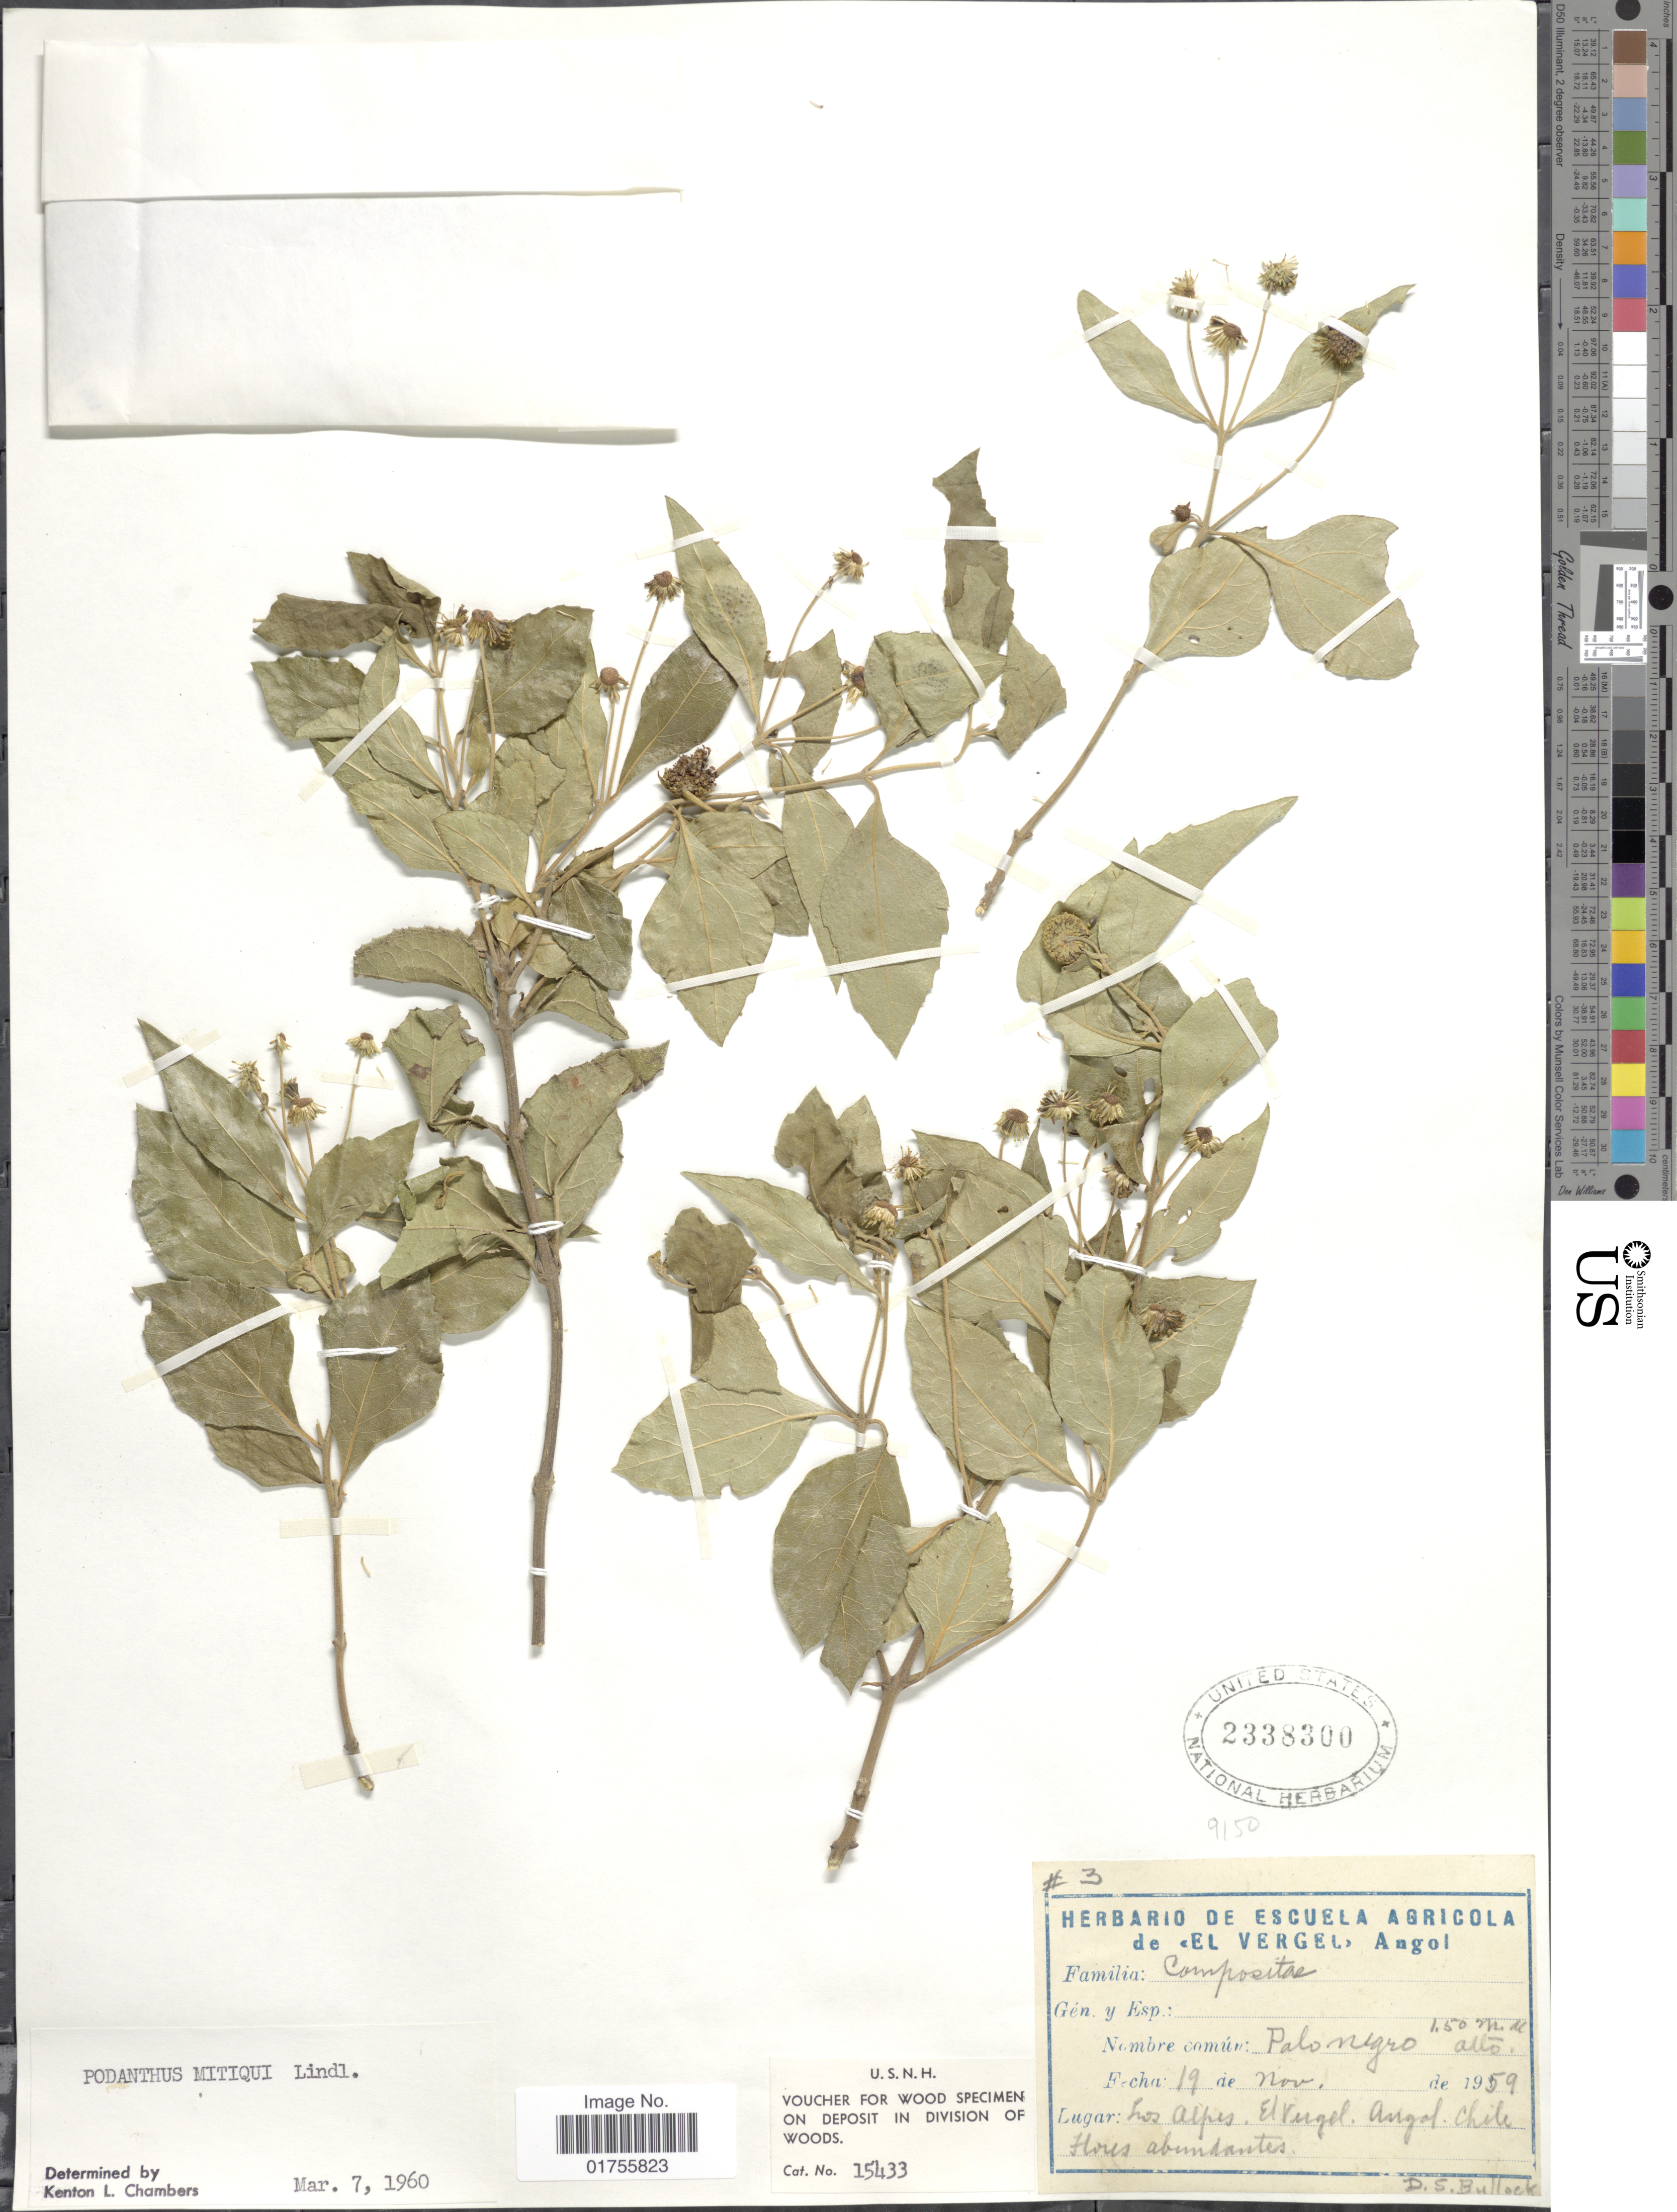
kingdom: Plantae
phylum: Tracheophyta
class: Magnoliopsida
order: Asterales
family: Asteraceae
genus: Podanthus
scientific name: Podanthus mitiqui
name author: Lindl.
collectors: D. S. Bullock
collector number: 3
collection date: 1959-11-19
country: Chile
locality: Los Alpes, El Vergel, Angol, Flores abundantes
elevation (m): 1.5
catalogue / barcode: US 2338300